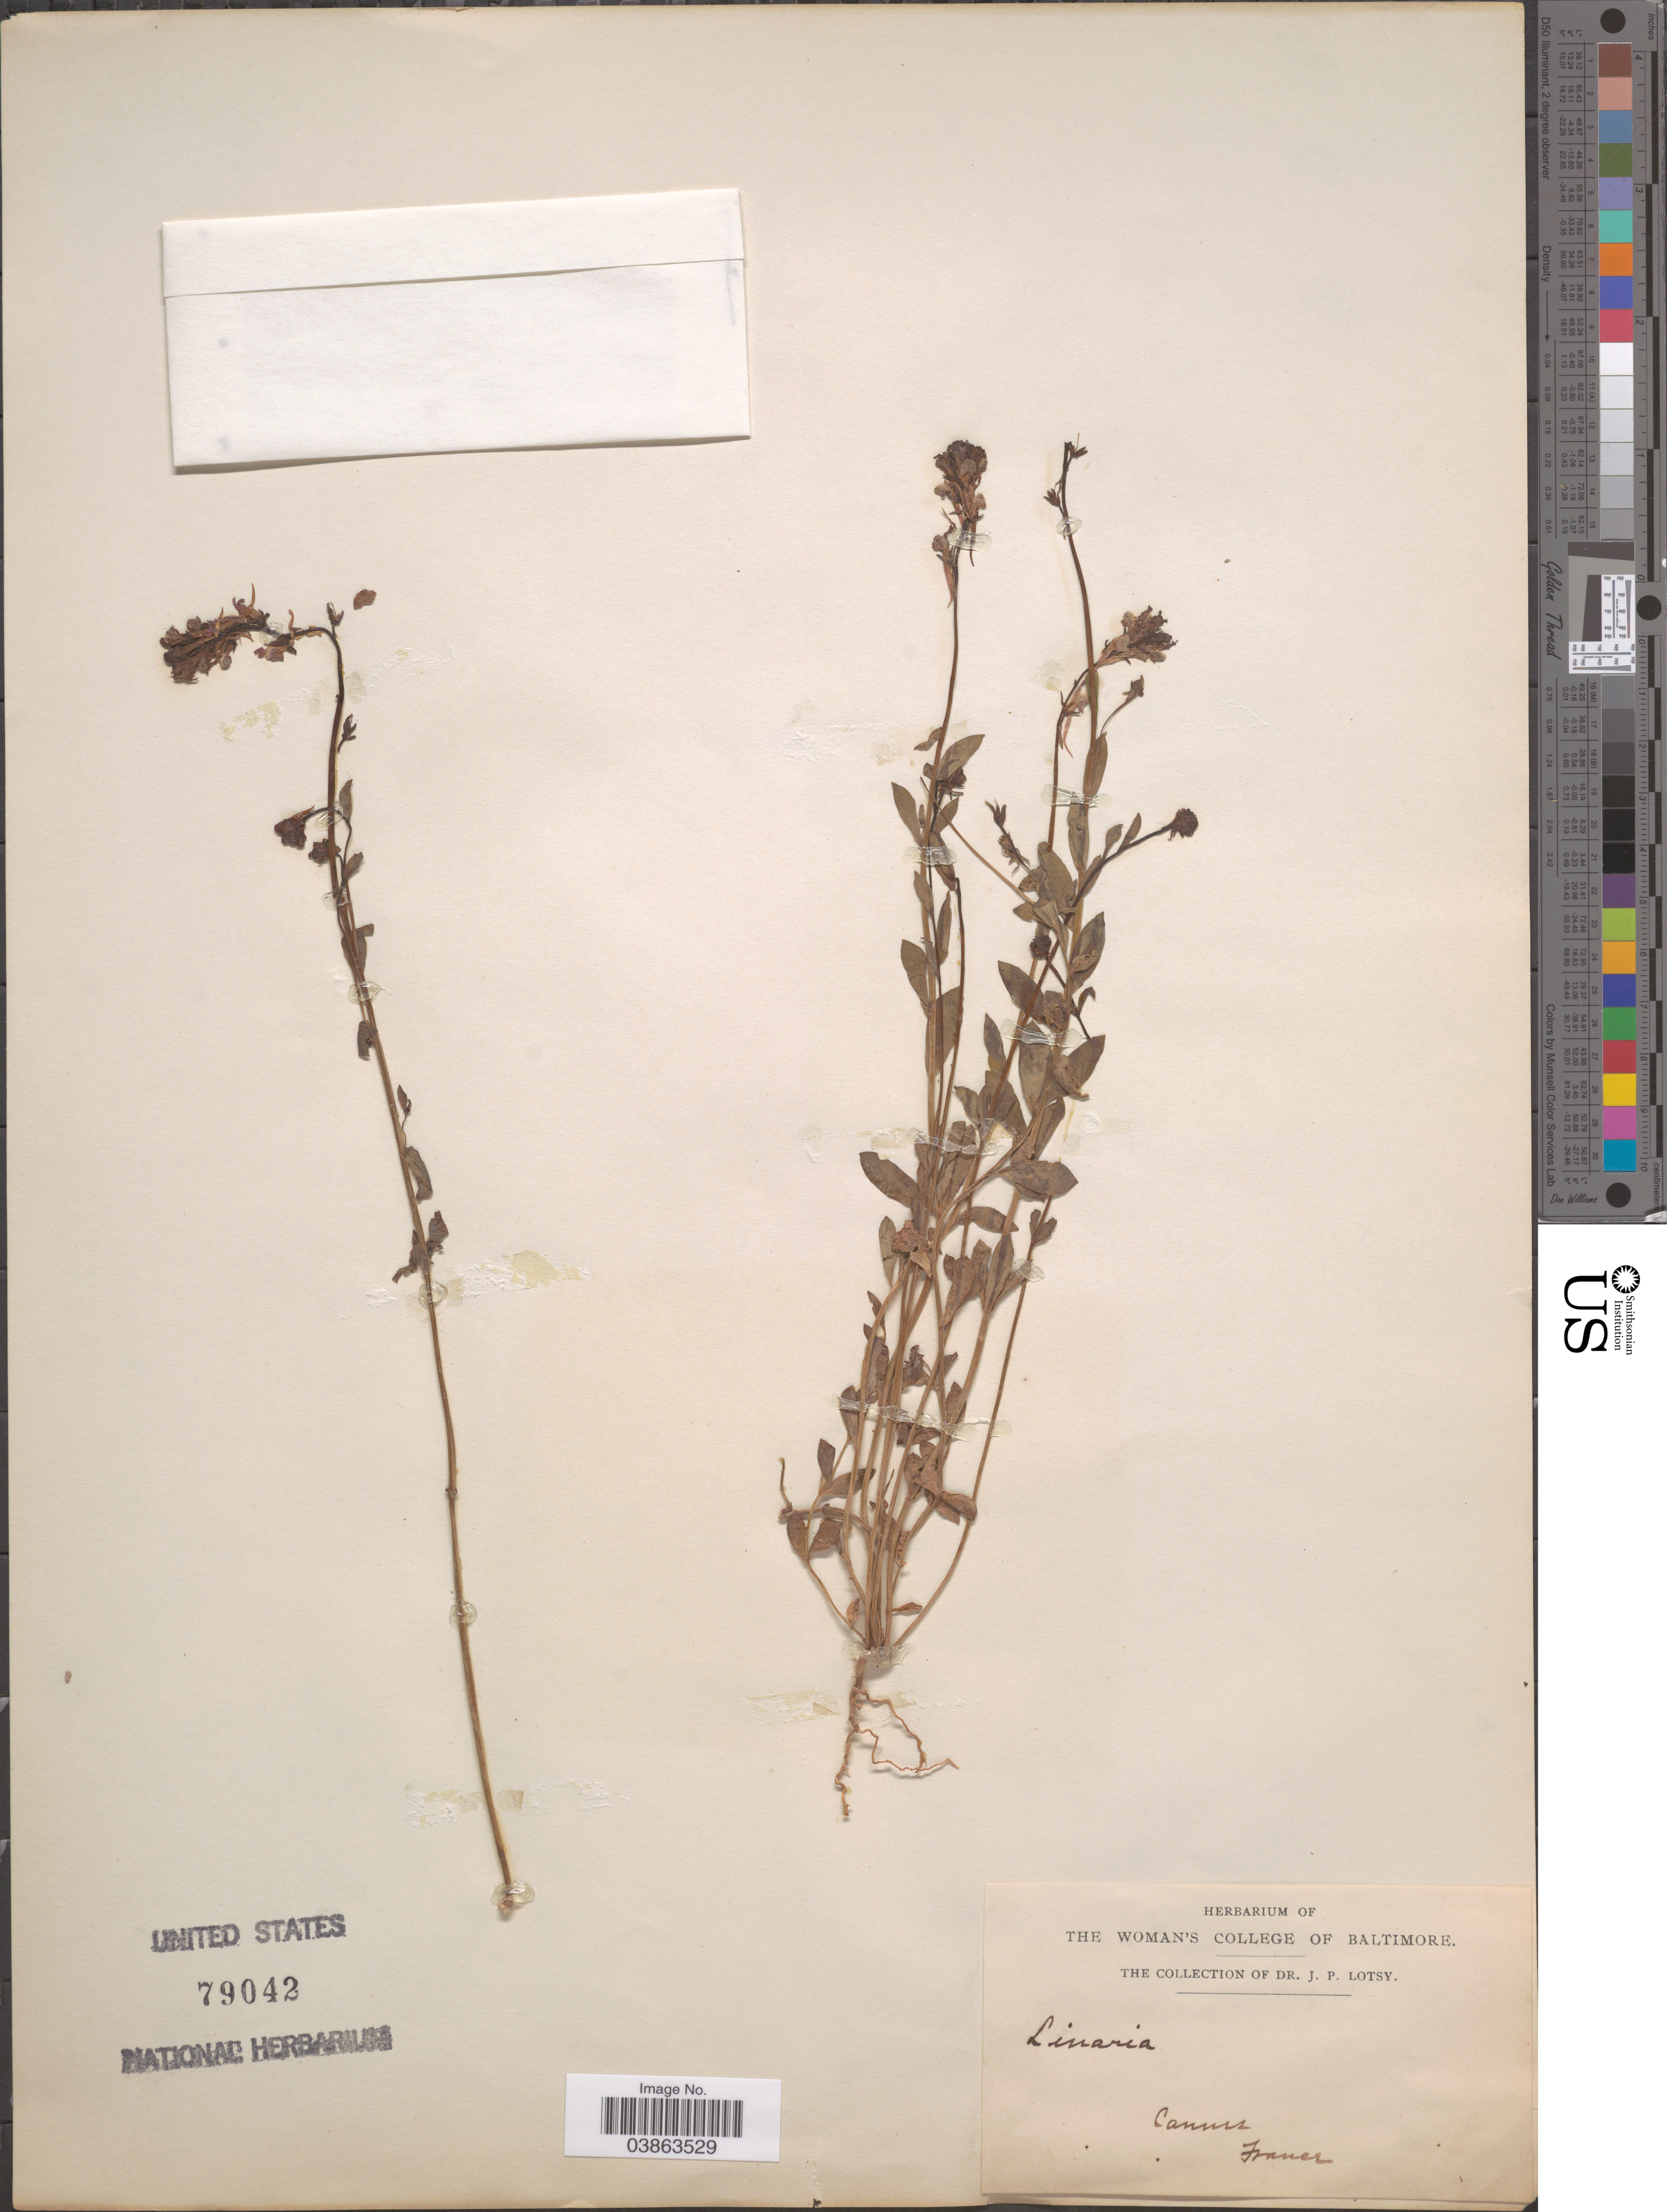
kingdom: Plantae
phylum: Tracheophyta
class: Magnoliopsida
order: Lamiales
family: Plantaginaceae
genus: Linaria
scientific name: Linaria sp.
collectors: J. Lotsy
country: France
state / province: Provence-Alpes-Côte d'Azur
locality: Cannes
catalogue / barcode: US 79042